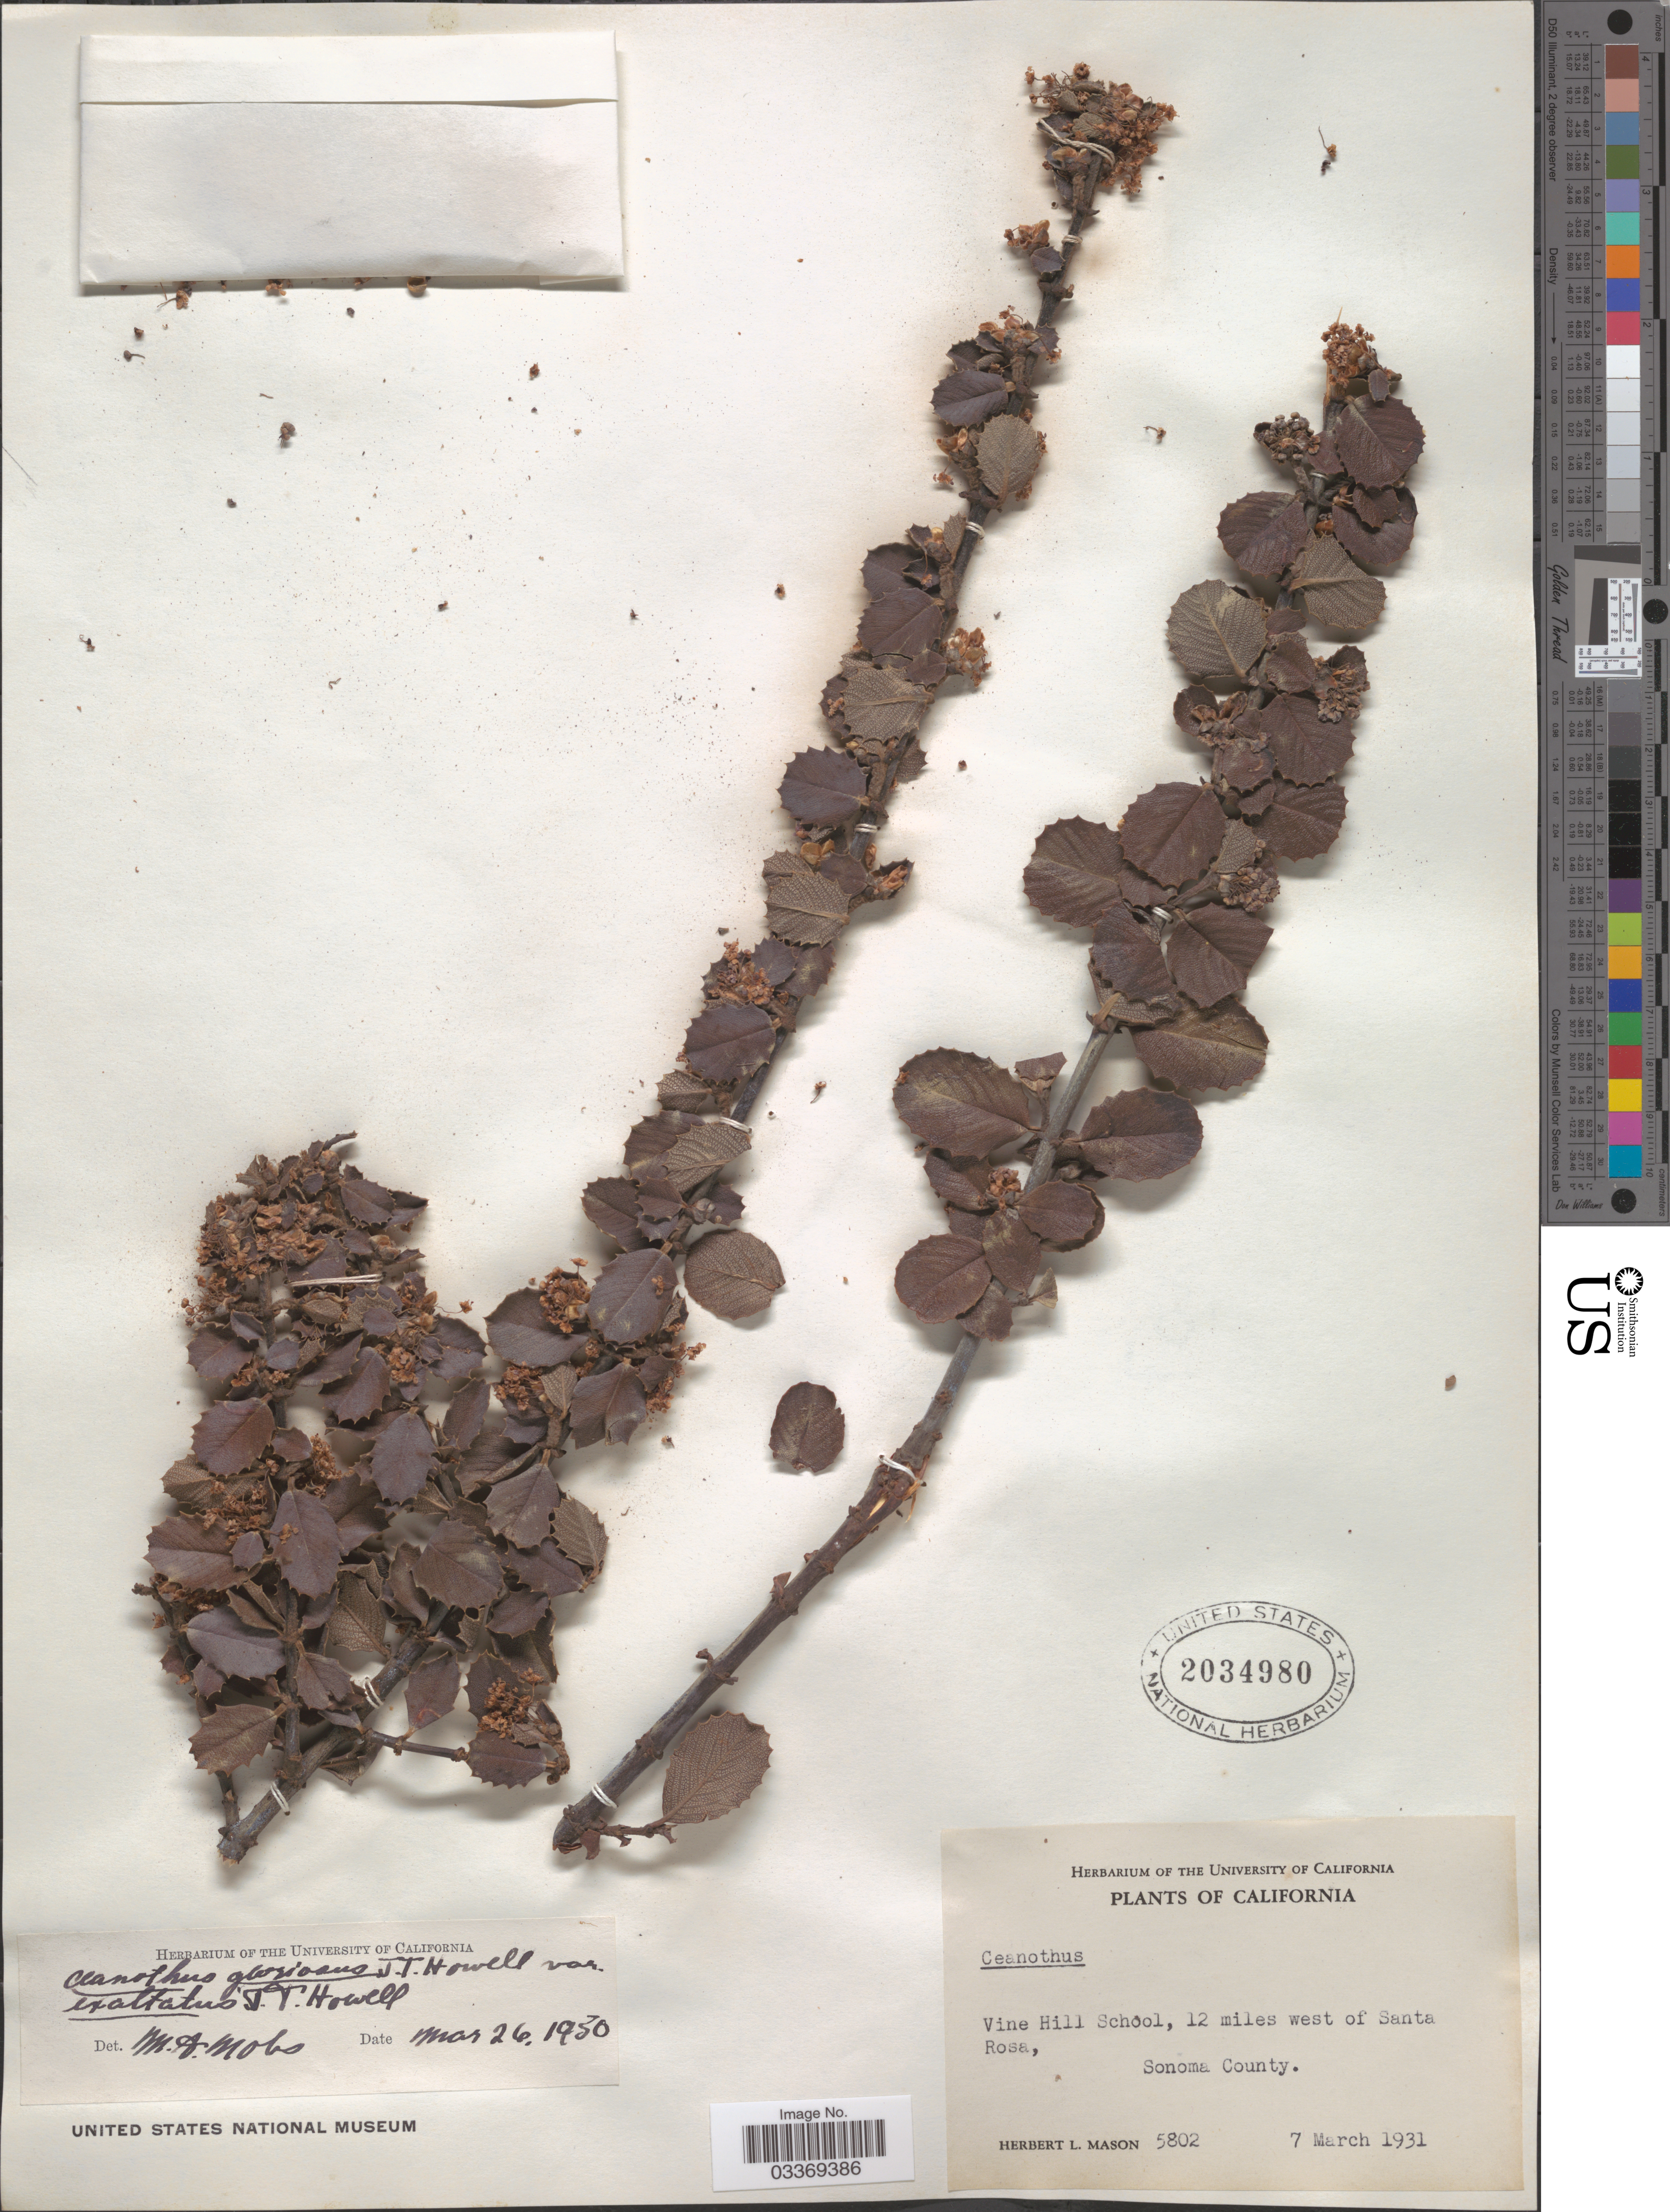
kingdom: Plantae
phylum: Tracheophyta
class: Magnoliopsida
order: Rosales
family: Rhamnaceae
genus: Ceanothus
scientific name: Ceanothus gloriosus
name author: J.T. Howell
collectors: H. L. Mason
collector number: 5802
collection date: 1931-03-07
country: United States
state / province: California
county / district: Sonoma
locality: Vine Hill School, 12 miles west of Santa Rosa, Sonoma County.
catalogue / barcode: US 2034980